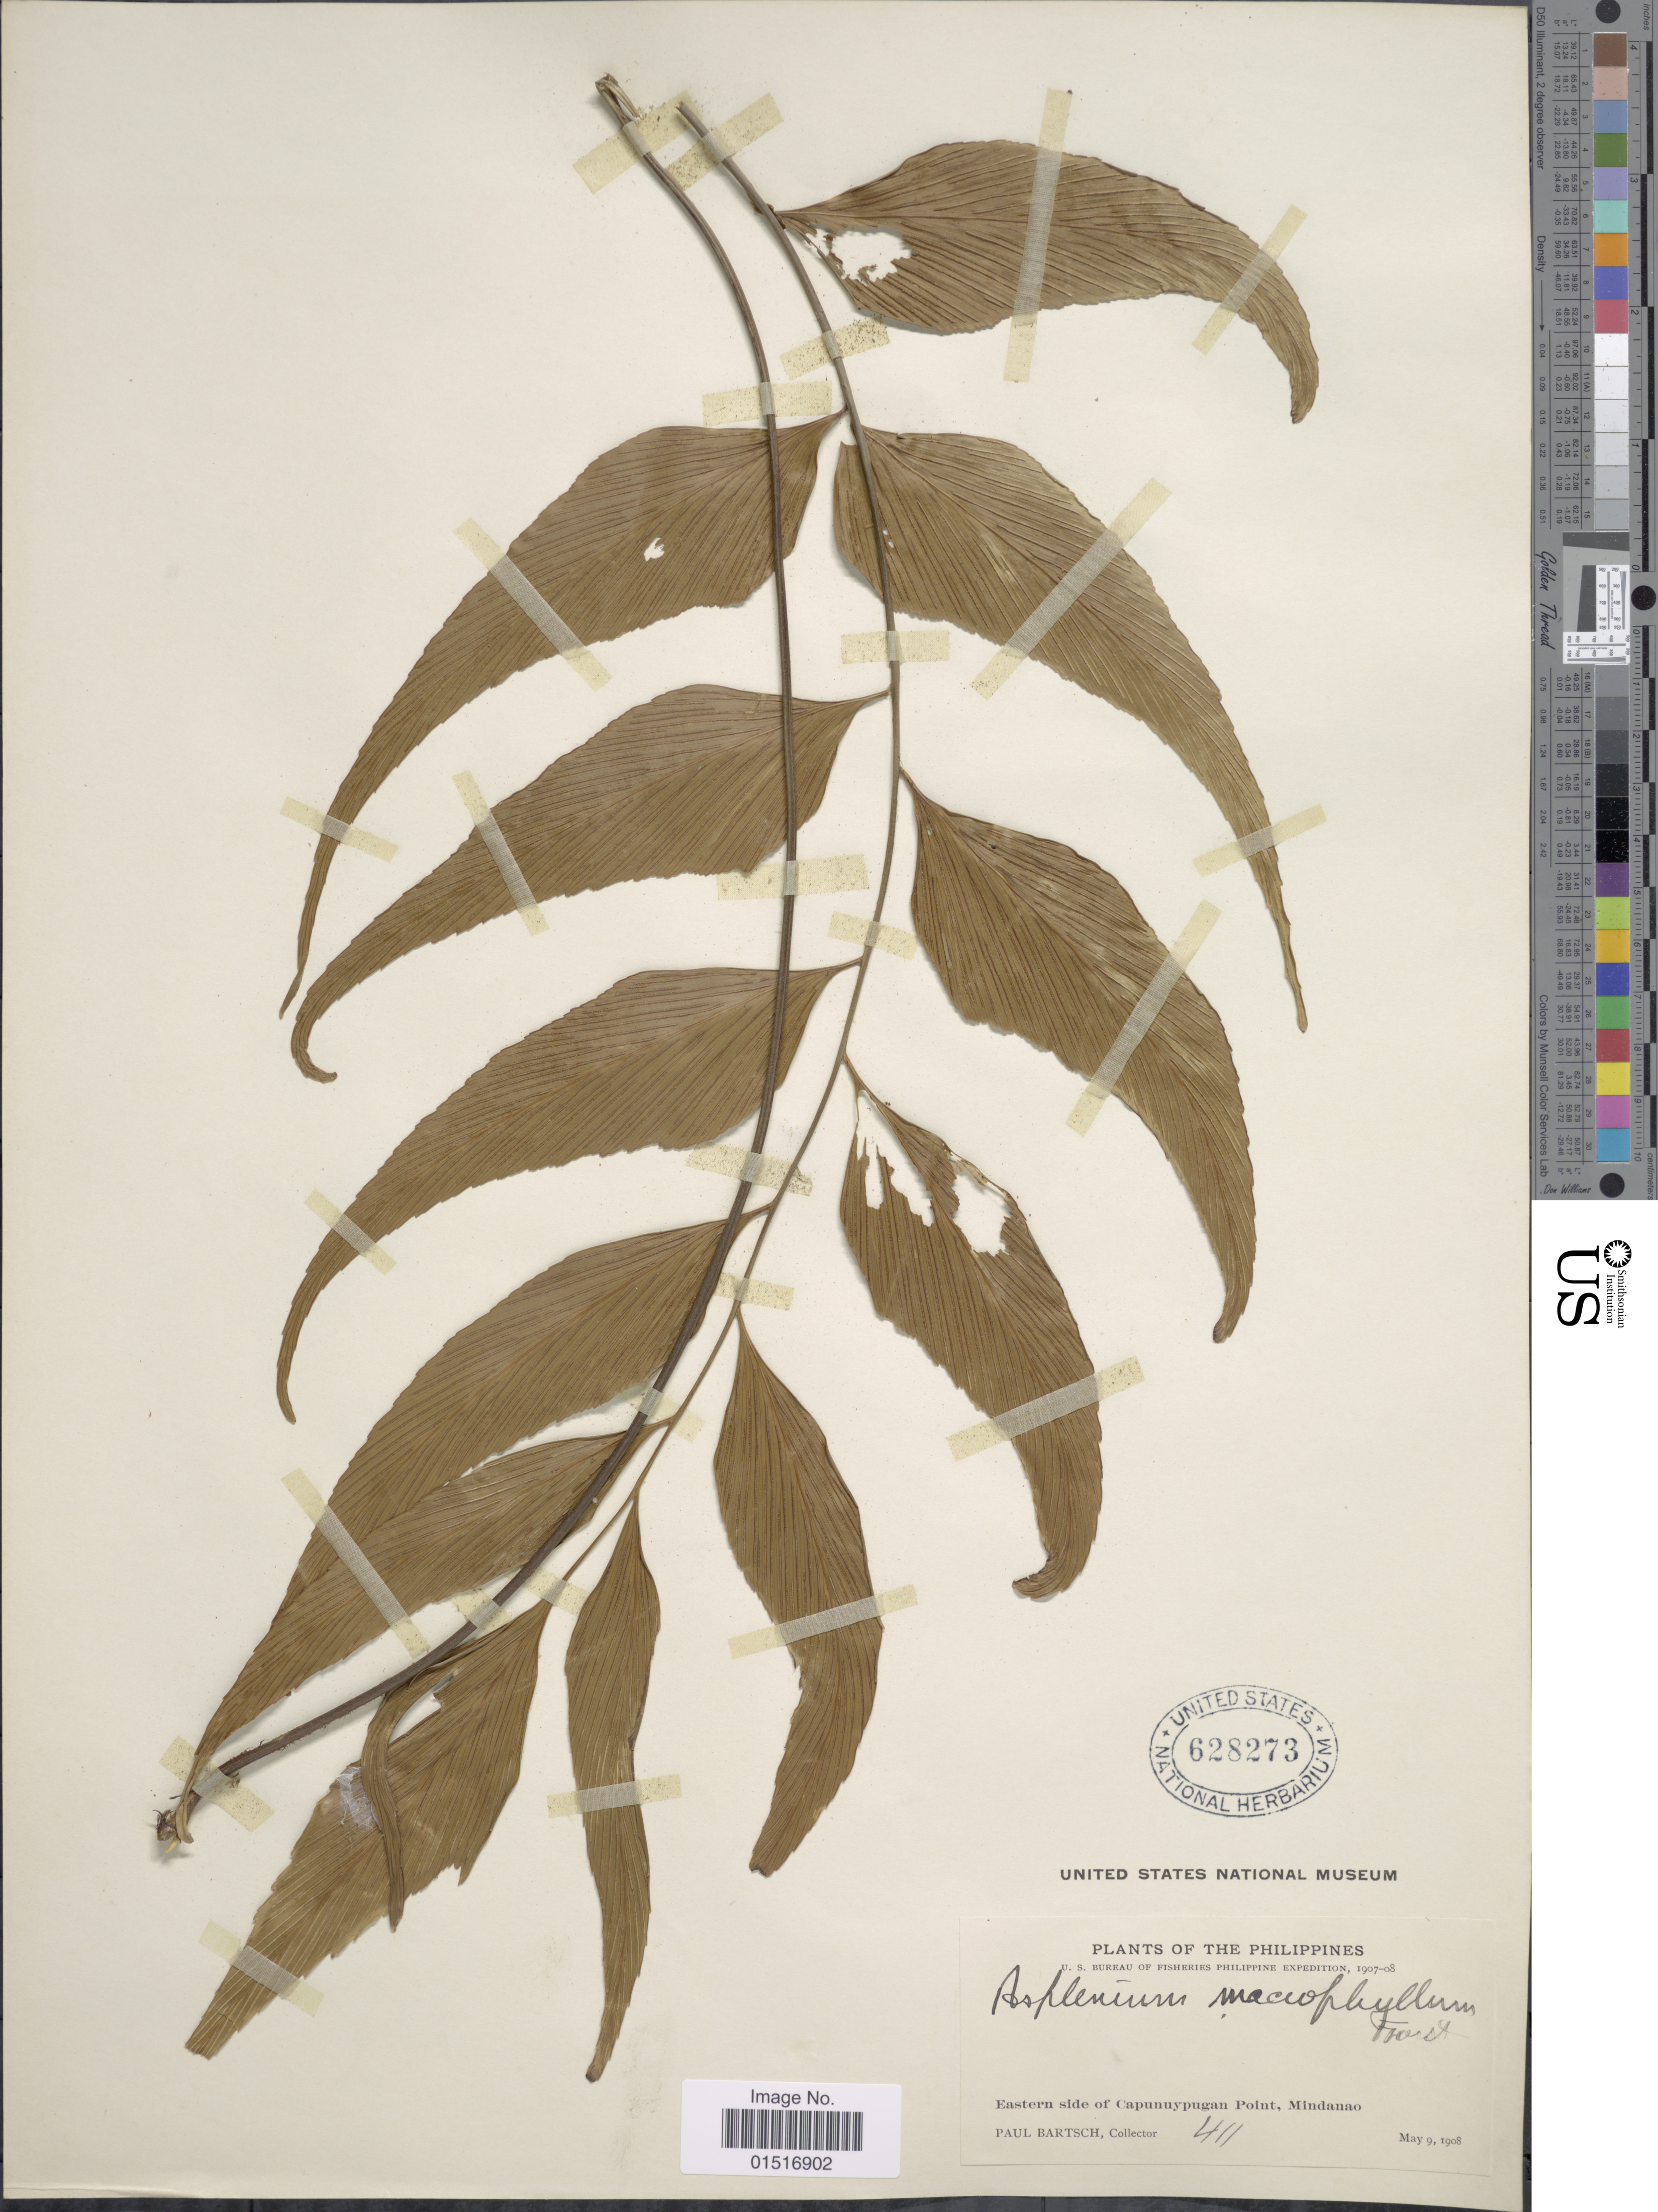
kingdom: Plantae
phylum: Tracheophyta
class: Polypodiopsida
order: Polypodiales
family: Aspleniaceae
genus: Asplenium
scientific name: Asplenium polyodon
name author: G. Forst.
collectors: P. Bartsch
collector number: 411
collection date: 1908-05-09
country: Philippines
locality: Eastern side of Capunuypugan Point, Mindanao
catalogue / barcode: US 628273